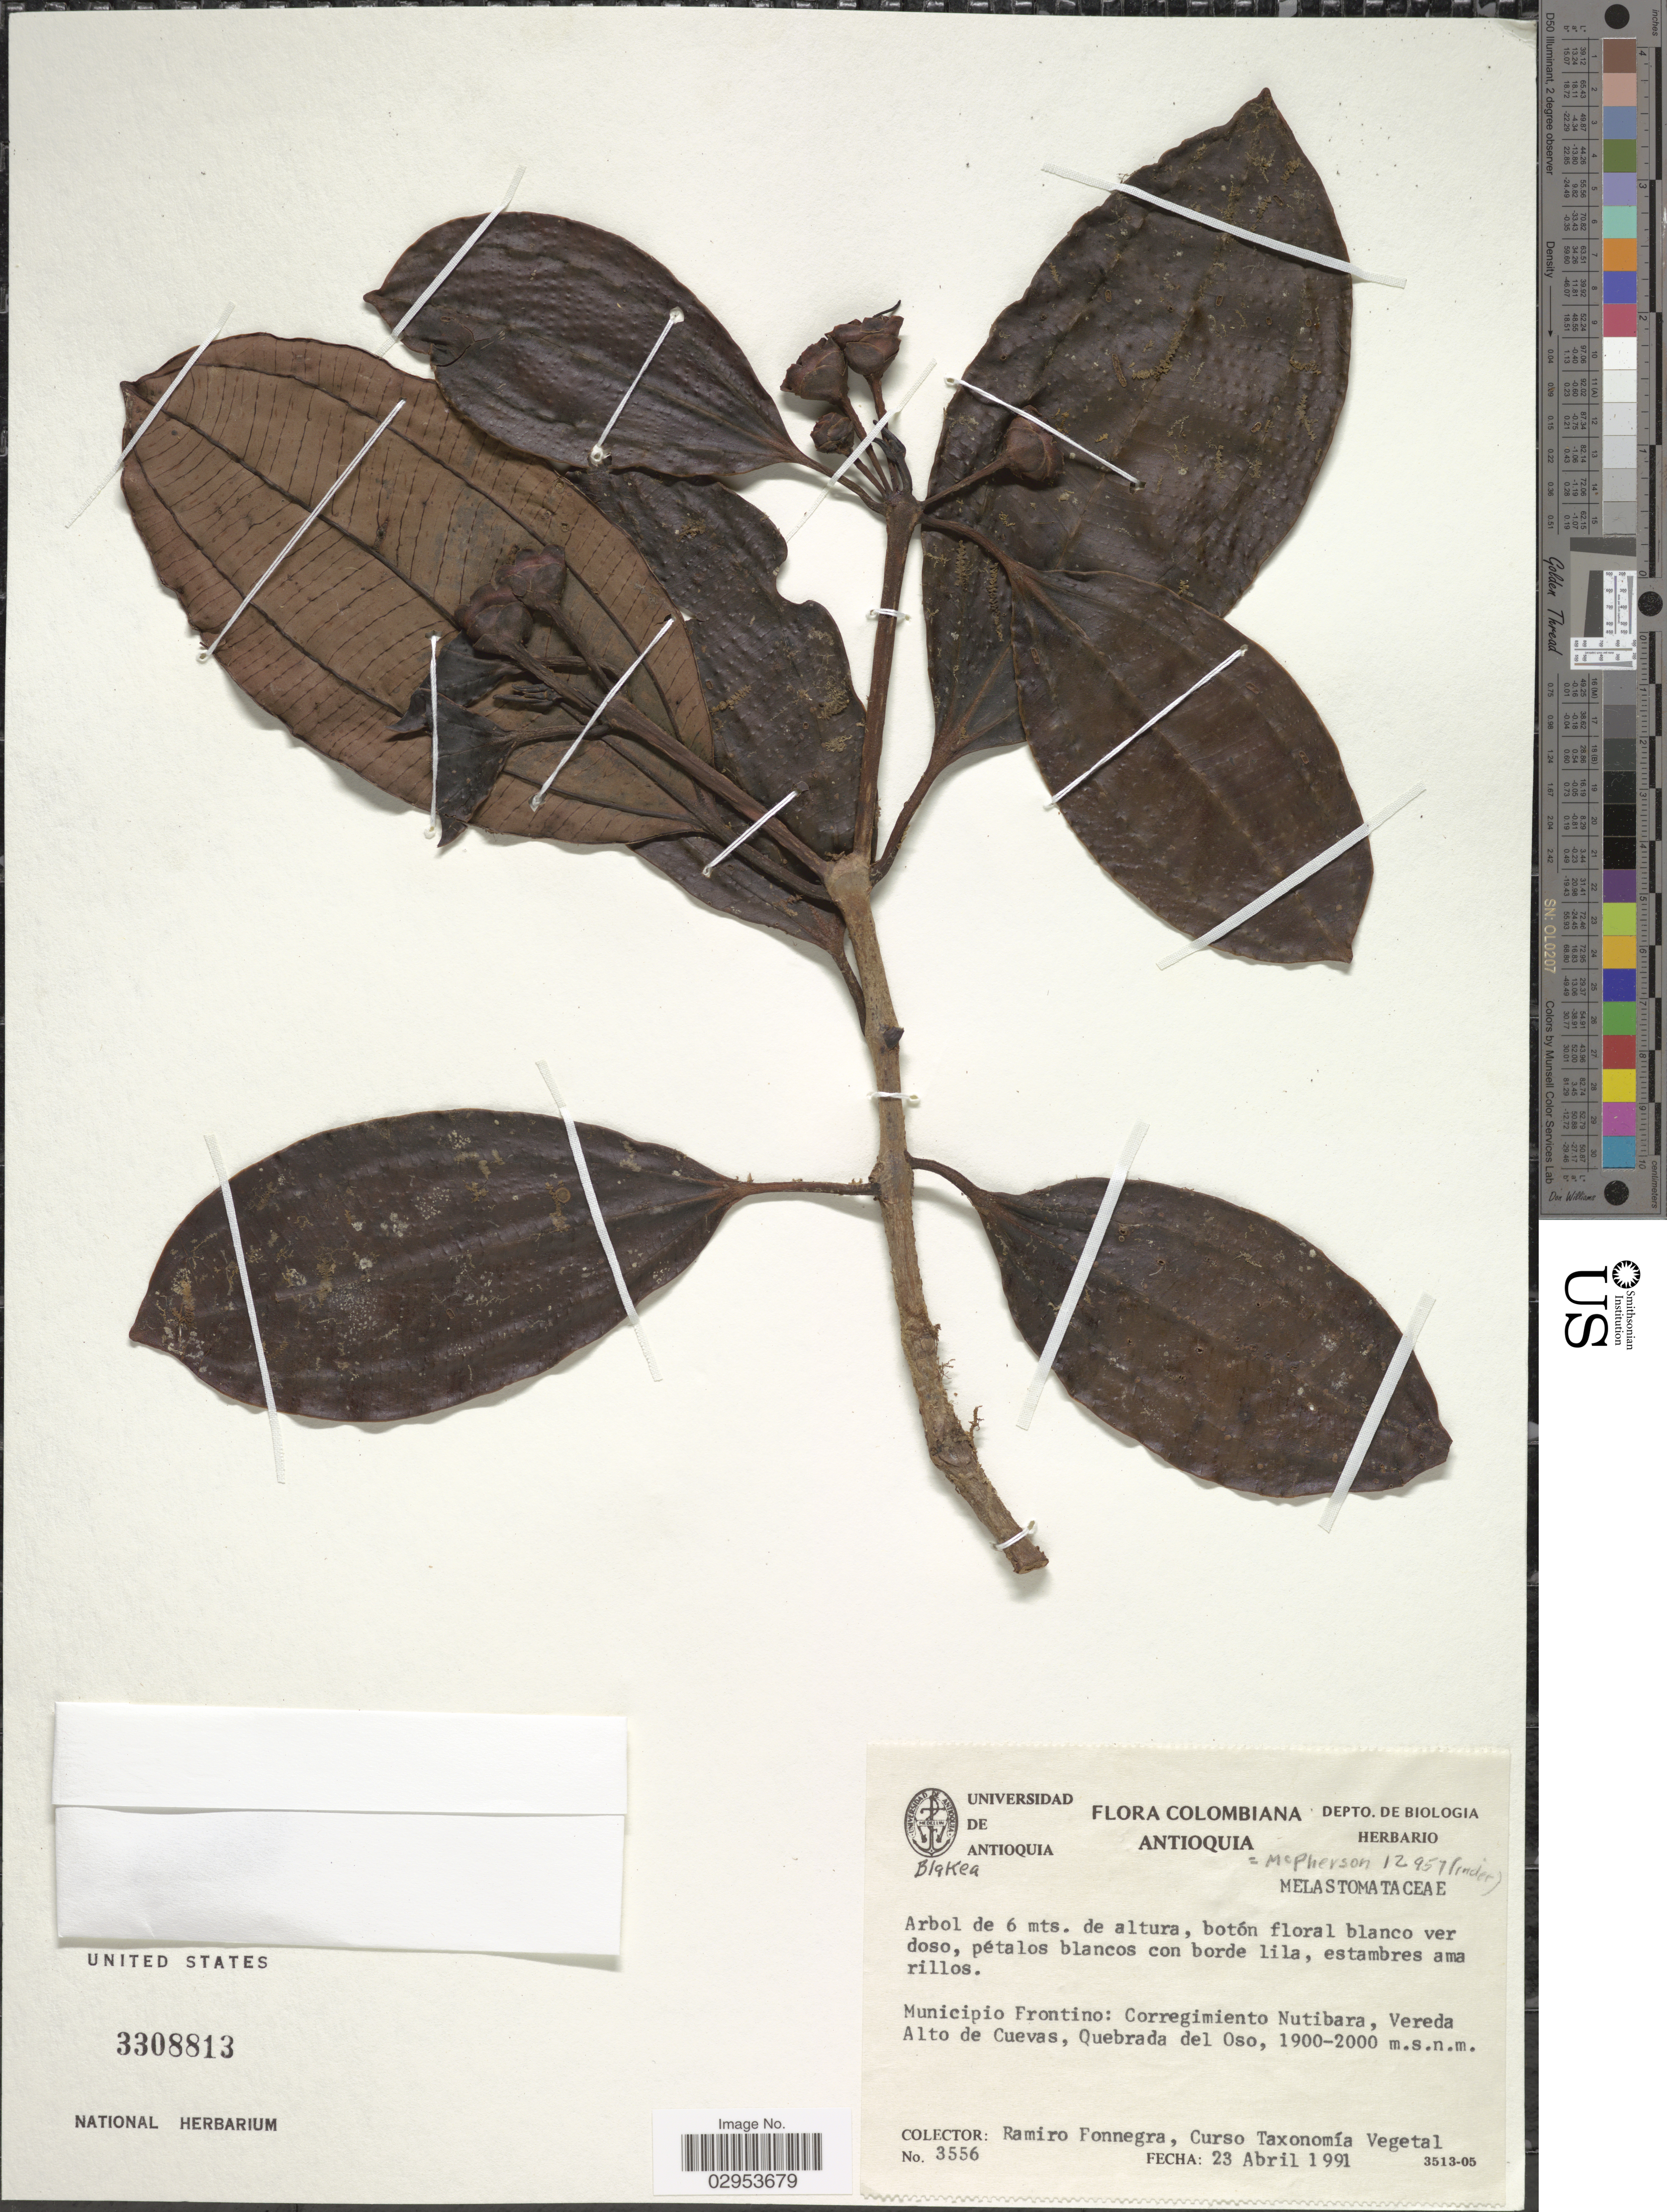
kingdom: Plantae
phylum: Tracheophyta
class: Magnoliopsida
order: Myrtales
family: Melastomataceae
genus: Blakea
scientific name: Blakea sp.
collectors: R. Fonnegra & Curso taxonomía vegetal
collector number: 3556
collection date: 1991-04-23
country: Colombia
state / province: Antioquia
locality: Municipio Frontino: Corregimiento Nutibara, Vereda Alto de Cuevas, Quebradas del Oso.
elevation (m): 1900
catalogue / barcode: US 3308813